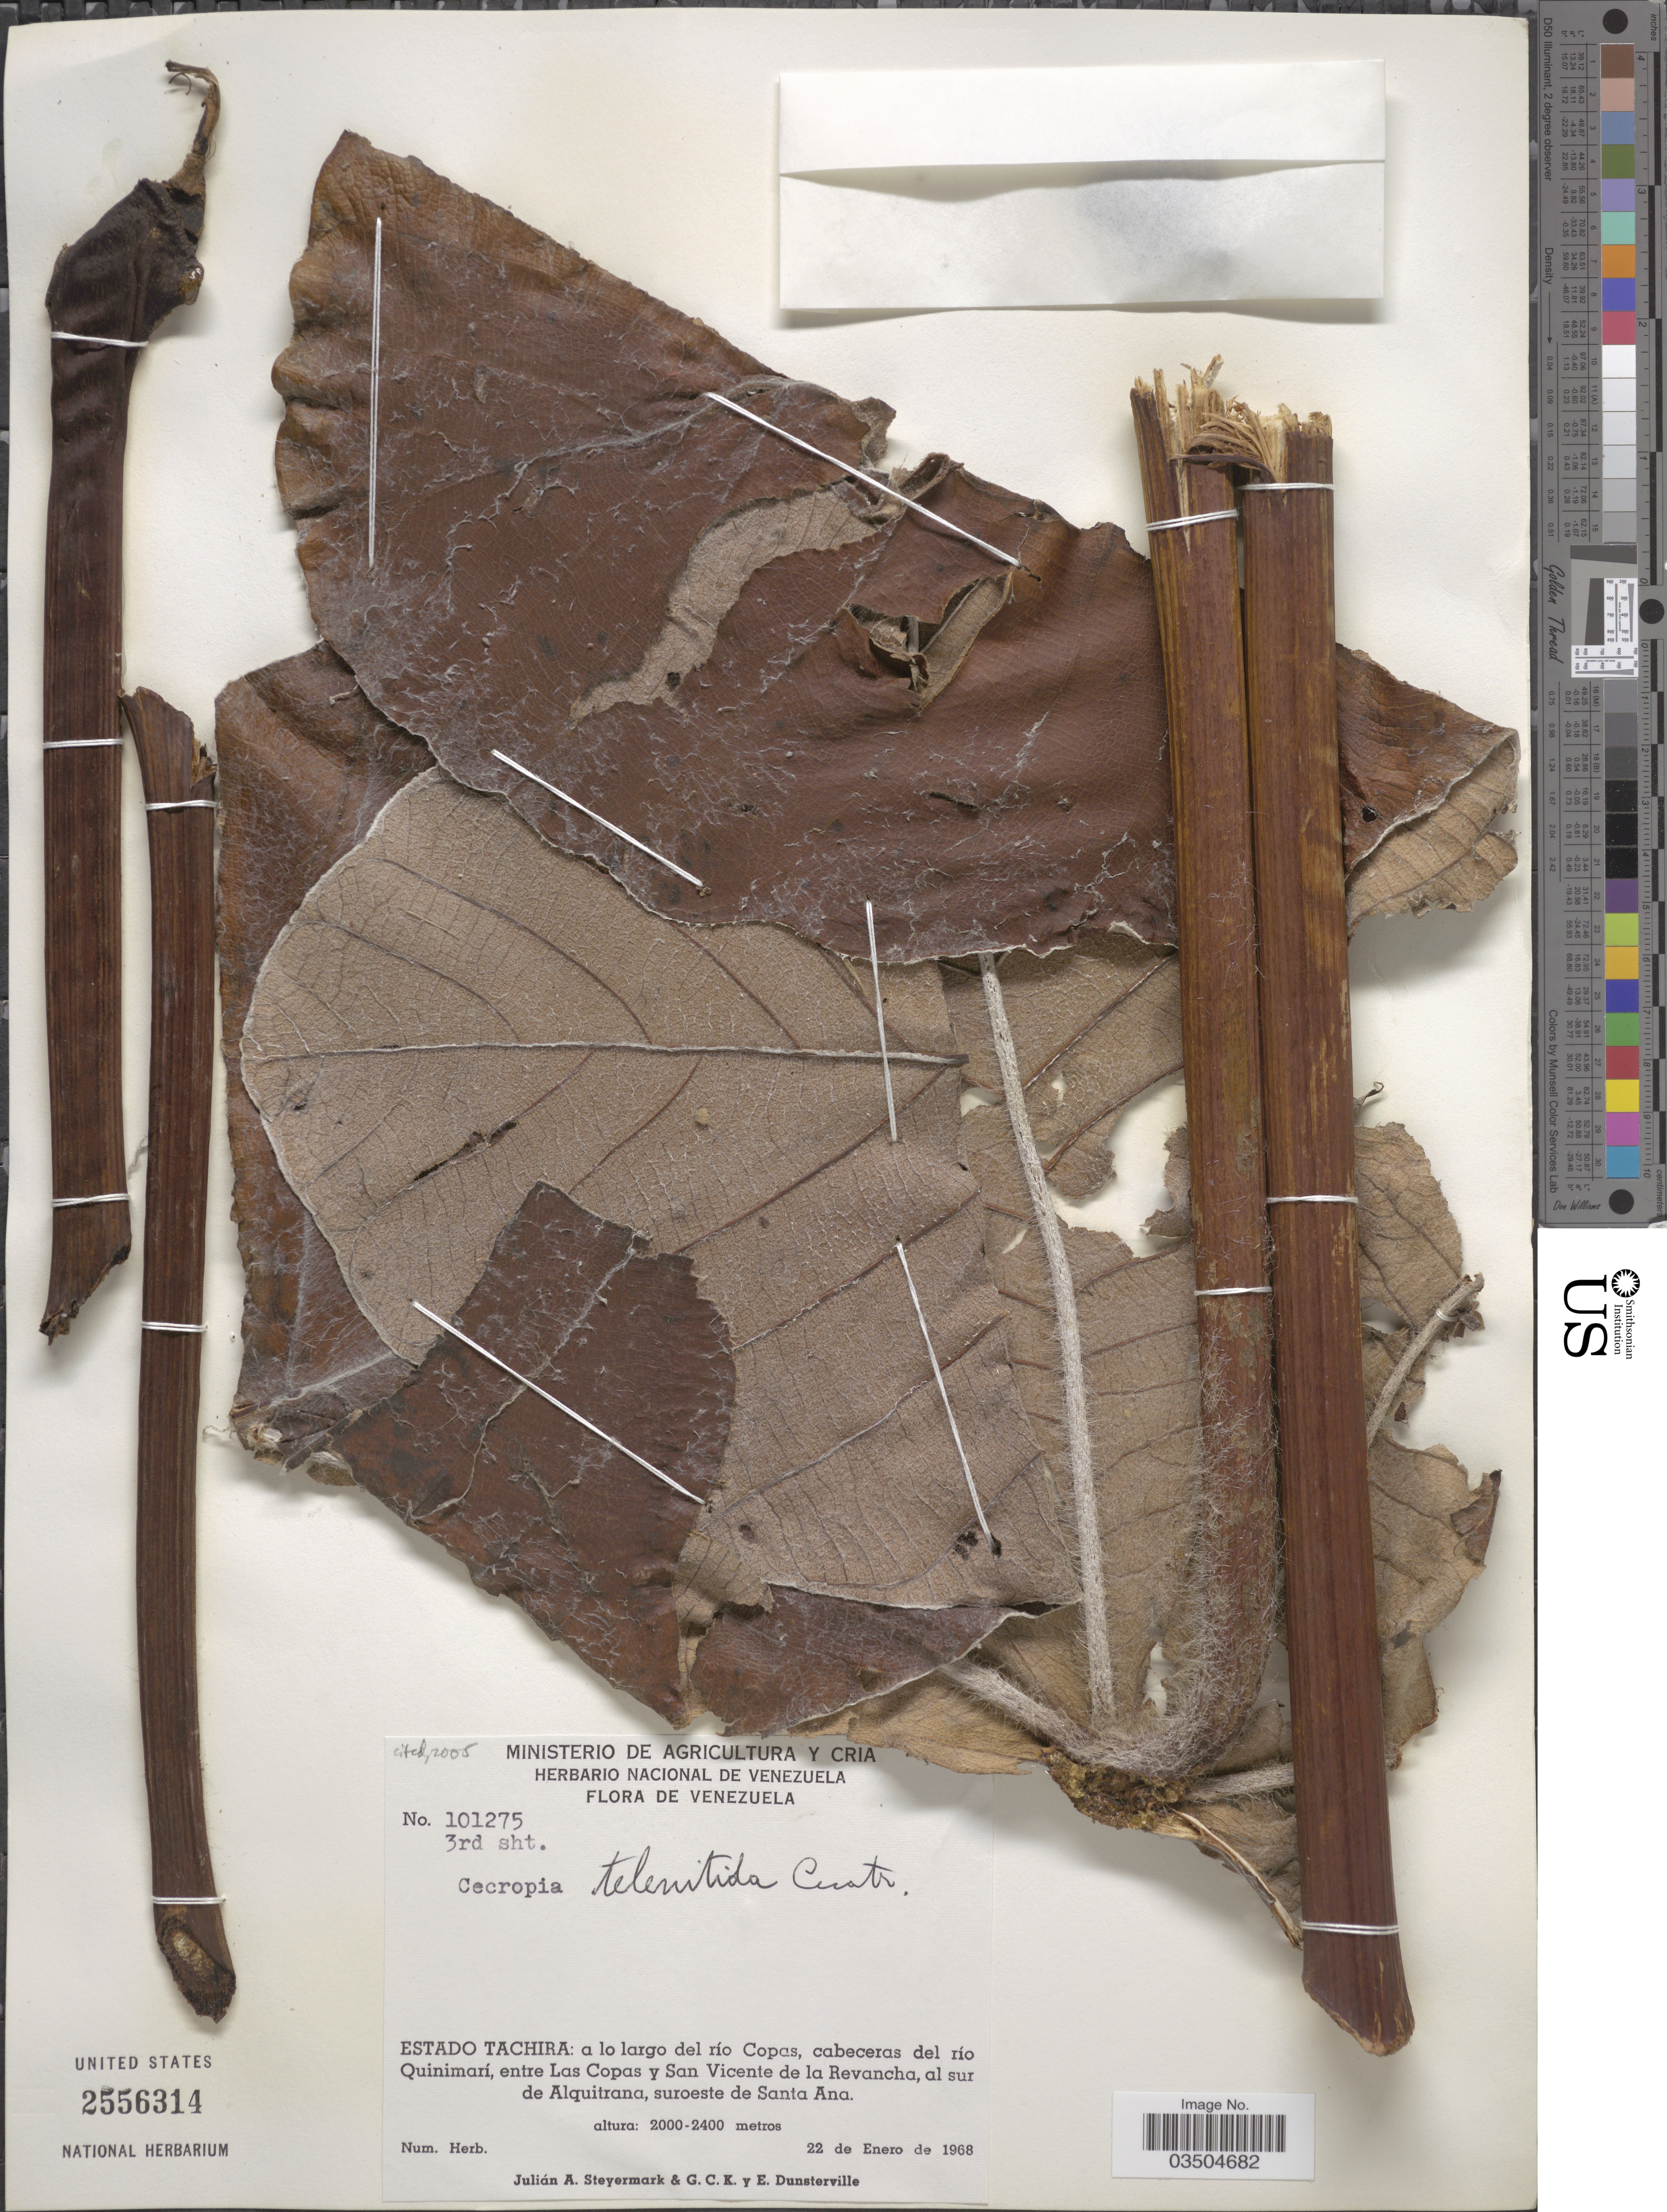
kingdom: Plantae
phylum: Tracheophyta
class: Magnoliopsida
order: Rosales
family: Urticaceae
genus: Cecropia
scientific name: Cecropia telenitida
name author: Cuatrec.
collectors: J. Steyermark, G. C. K. Dunsterville & E. Dunsterville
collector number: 101275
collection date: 1968-01-22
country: Venezuela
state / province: Tachira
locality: A lo largo del río Copas, cabeceras del río Quinimarí, entre Las Copas y San Vicente de la Revancha, al sur de Alquitrana, suroeste de Santa Ana.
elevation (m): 2000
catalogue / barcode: US 2556314